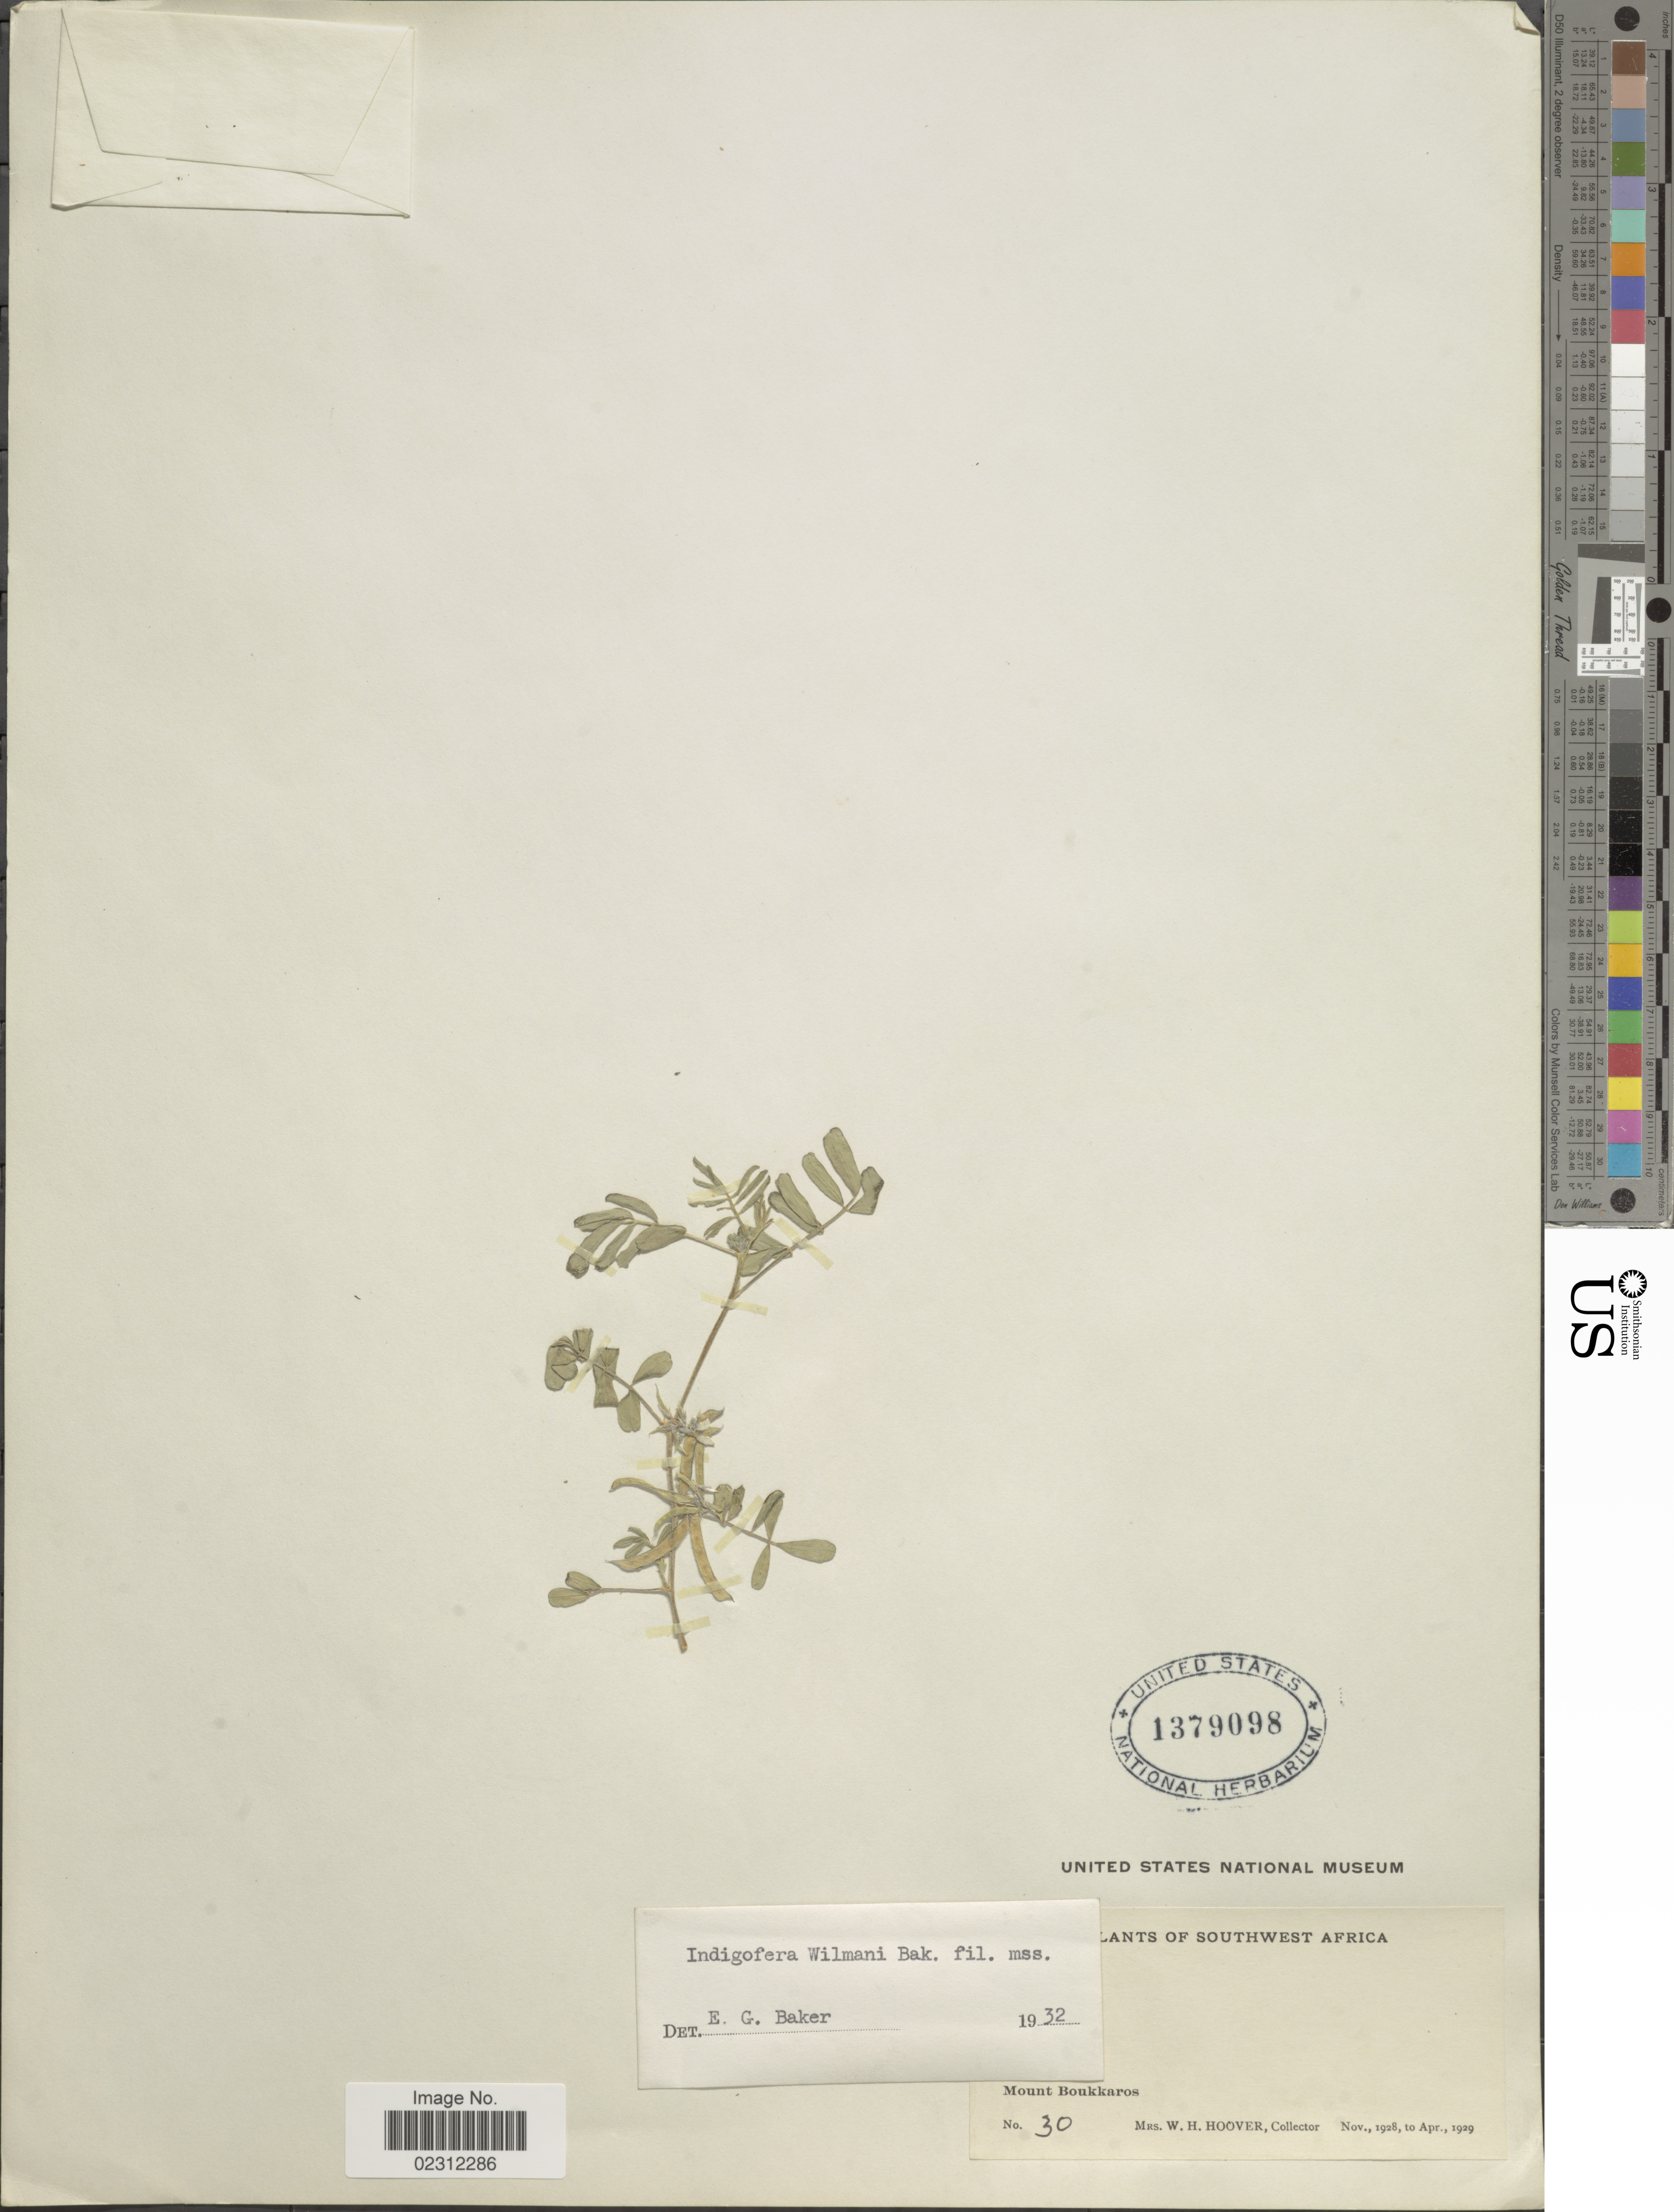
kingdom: Plantae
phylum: Tracheophyta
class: Magnoliopsida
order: Fabales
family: Fabaceae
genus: Indigofera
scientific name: Indigofera wilmaniae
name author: J.B. Gillett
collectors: W. H. Hoover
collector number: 30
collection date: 1928-11/1929-04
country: Namibia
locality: Southwest Africa, Mount Boukkaros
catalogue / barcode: US 1379098